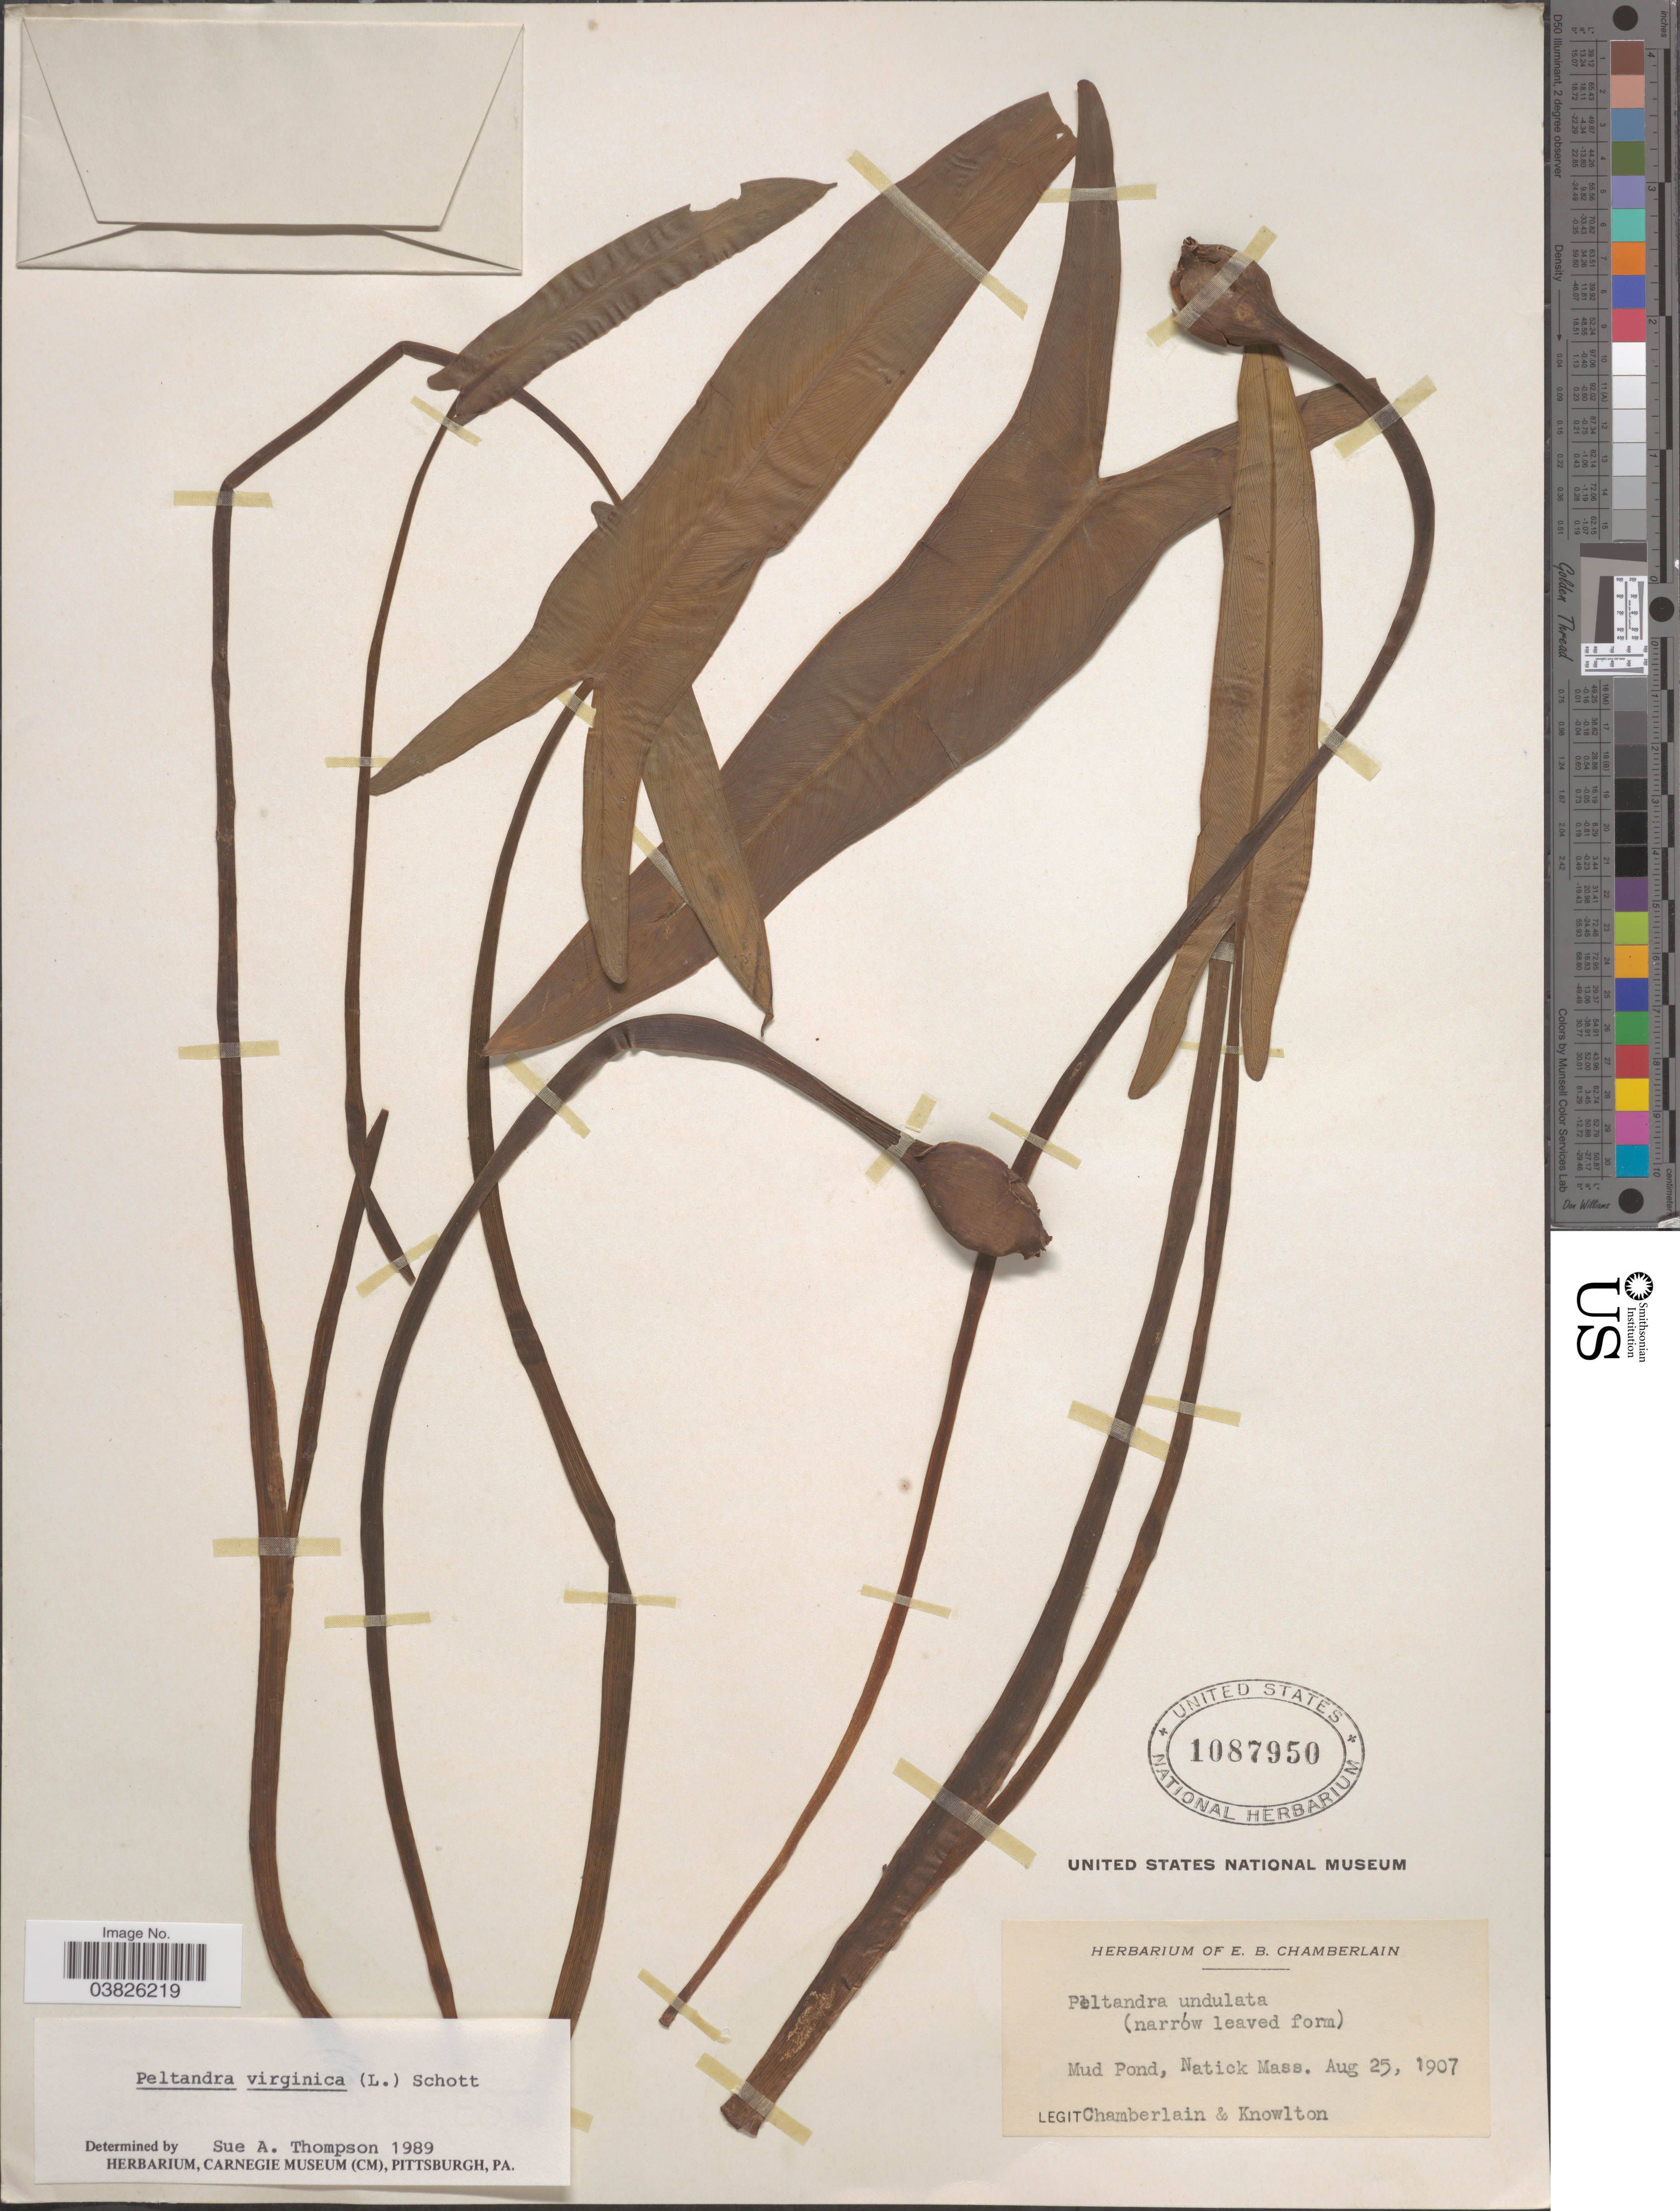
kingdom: Plantae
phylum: Tracheophyta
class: Liliopsida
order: Alismatales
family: Araceae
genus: Peltandra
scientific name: Peltandra virginica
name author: (L.) Schott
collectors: E. Chamberlain & -. Knowlton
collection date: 1907-08-25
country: United States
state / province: Massachusetts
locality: Mud Pond, Natick.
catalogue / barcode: US 1087950